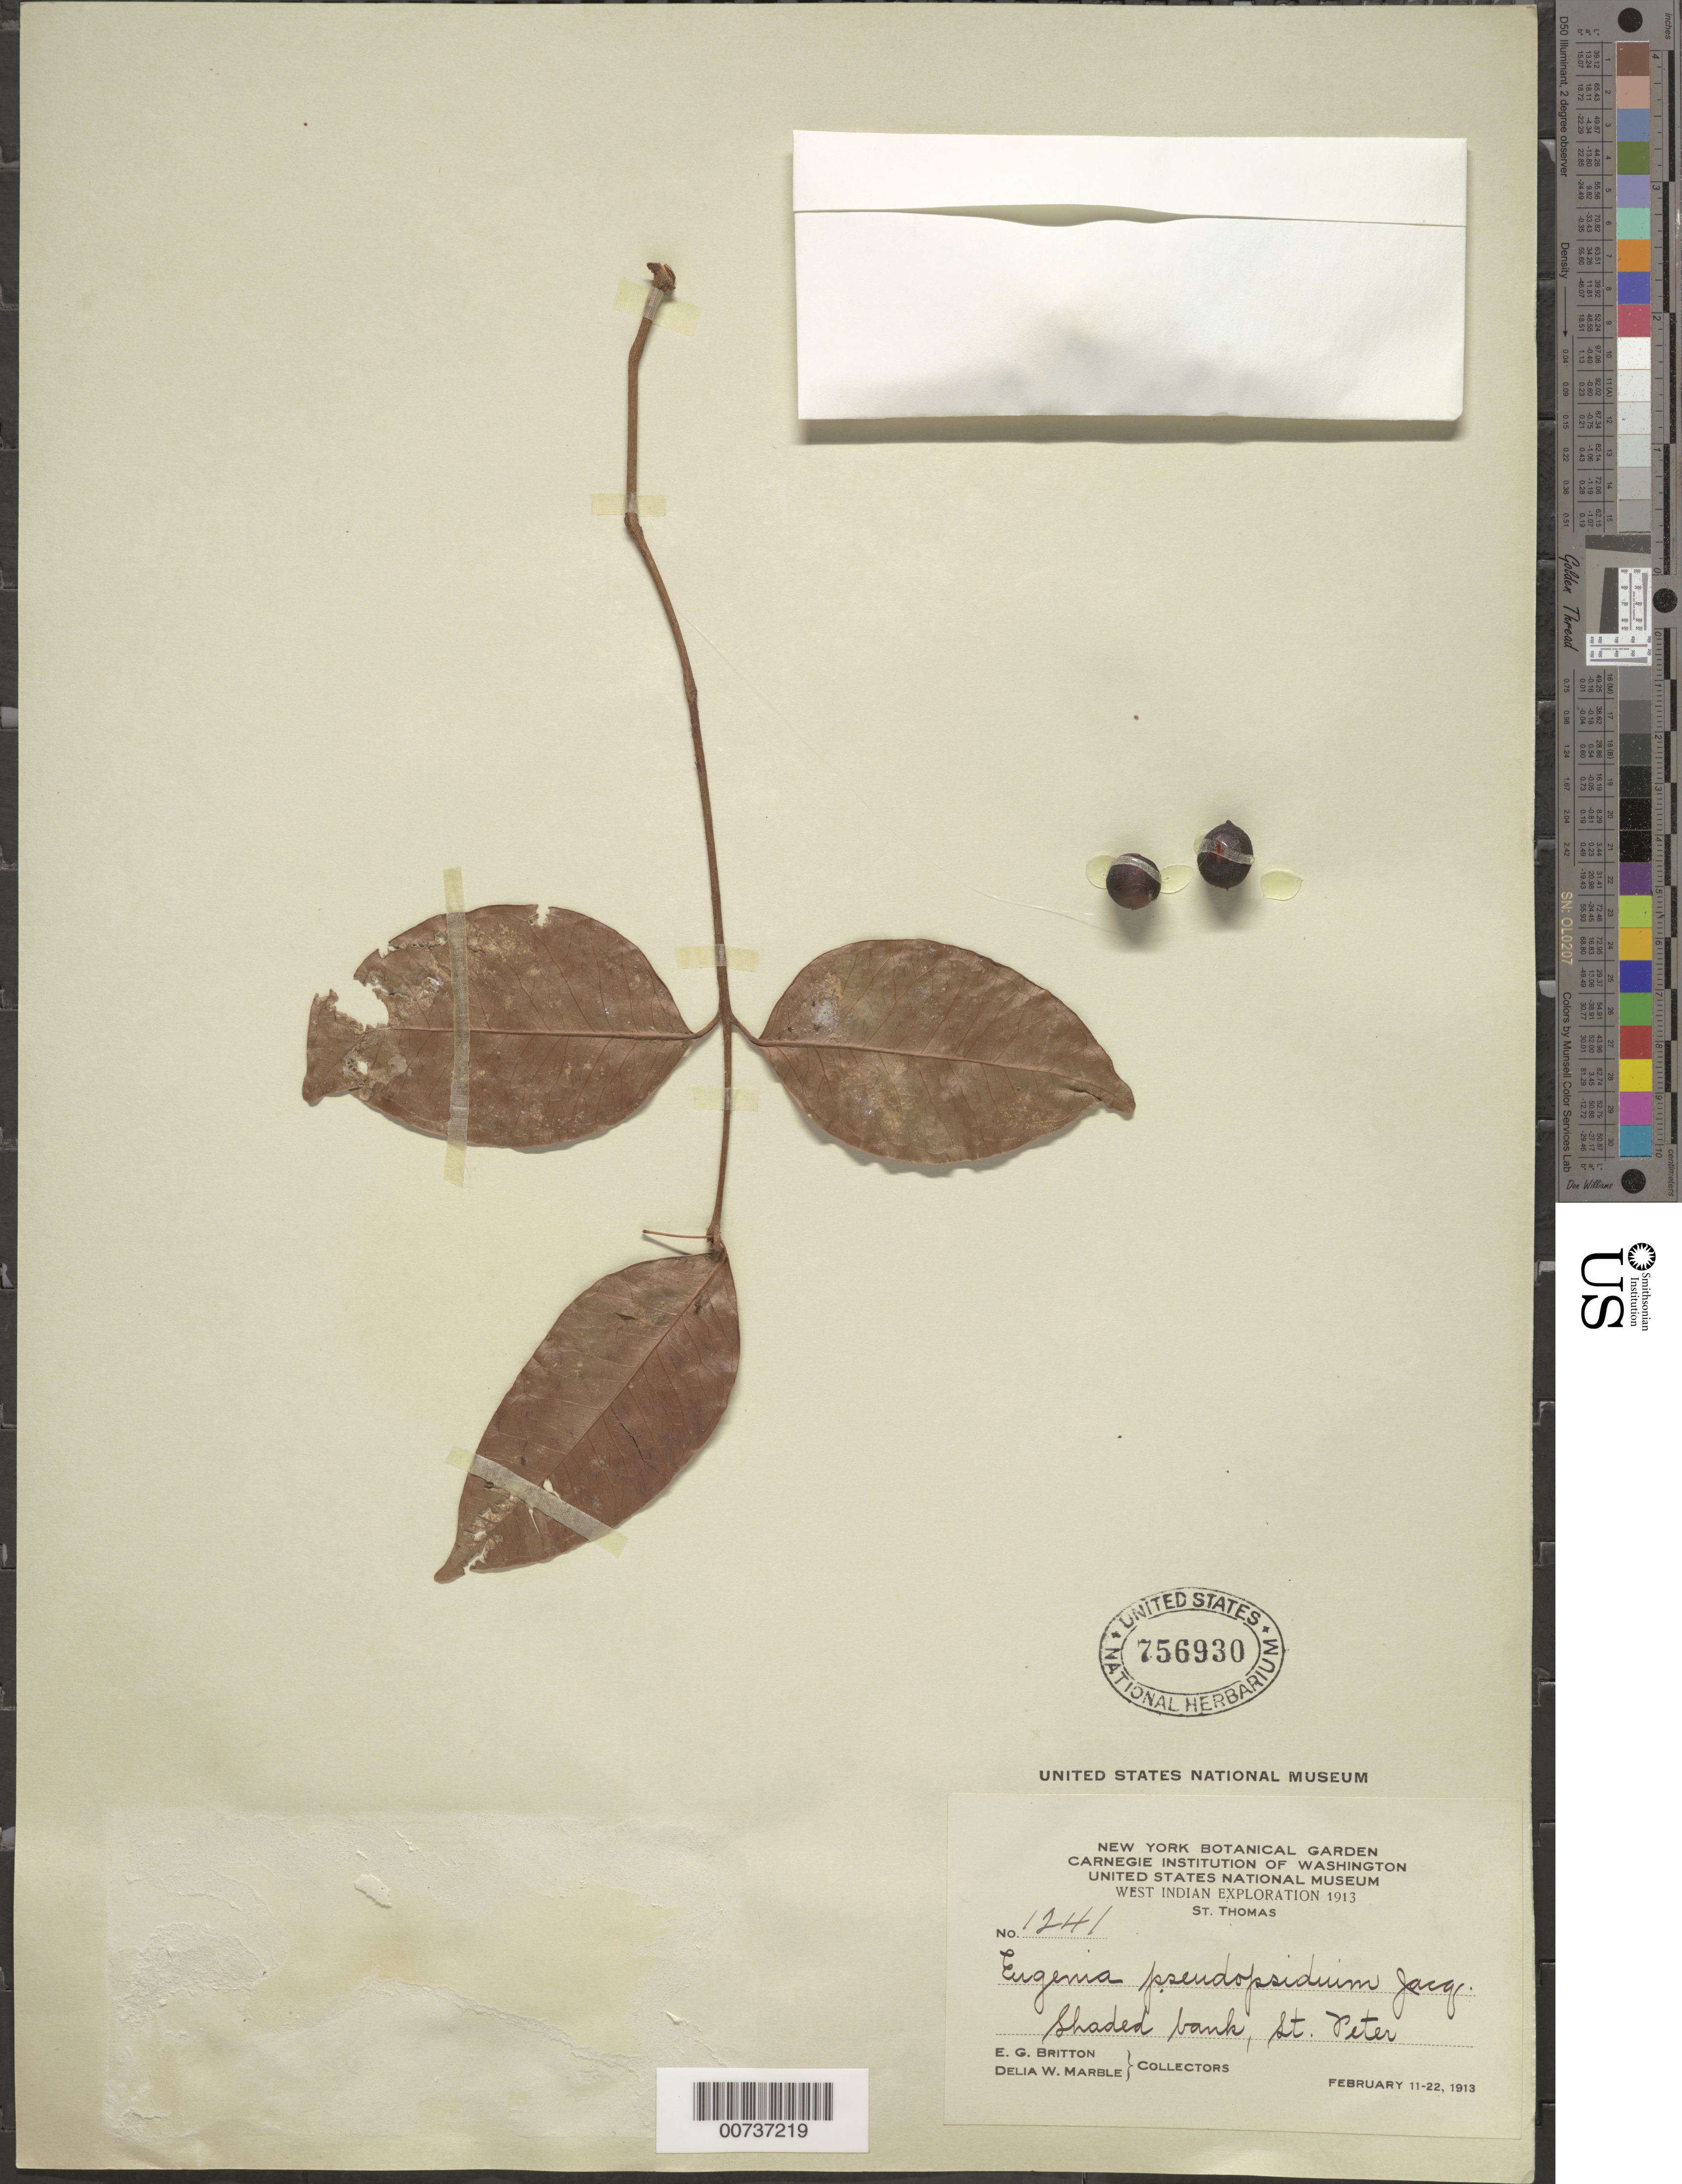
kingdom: Plantae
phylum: Tracheophyta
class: Magnoliopsida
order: Myrtales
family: Myrtaceae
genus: Eugenia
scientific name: Eugenia pseudopsidium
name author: Jacq.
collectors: E. G. Britton & D. W. Marble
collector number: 1241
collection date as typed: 11 Feb 1913 to 22 Feb 1913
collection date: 1913-02-11/1913-02-22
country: U.S. Virgin Islands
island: St. Thomas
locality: St. Thomas; St. Peter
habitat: Shaded banks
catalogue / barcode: US 756930